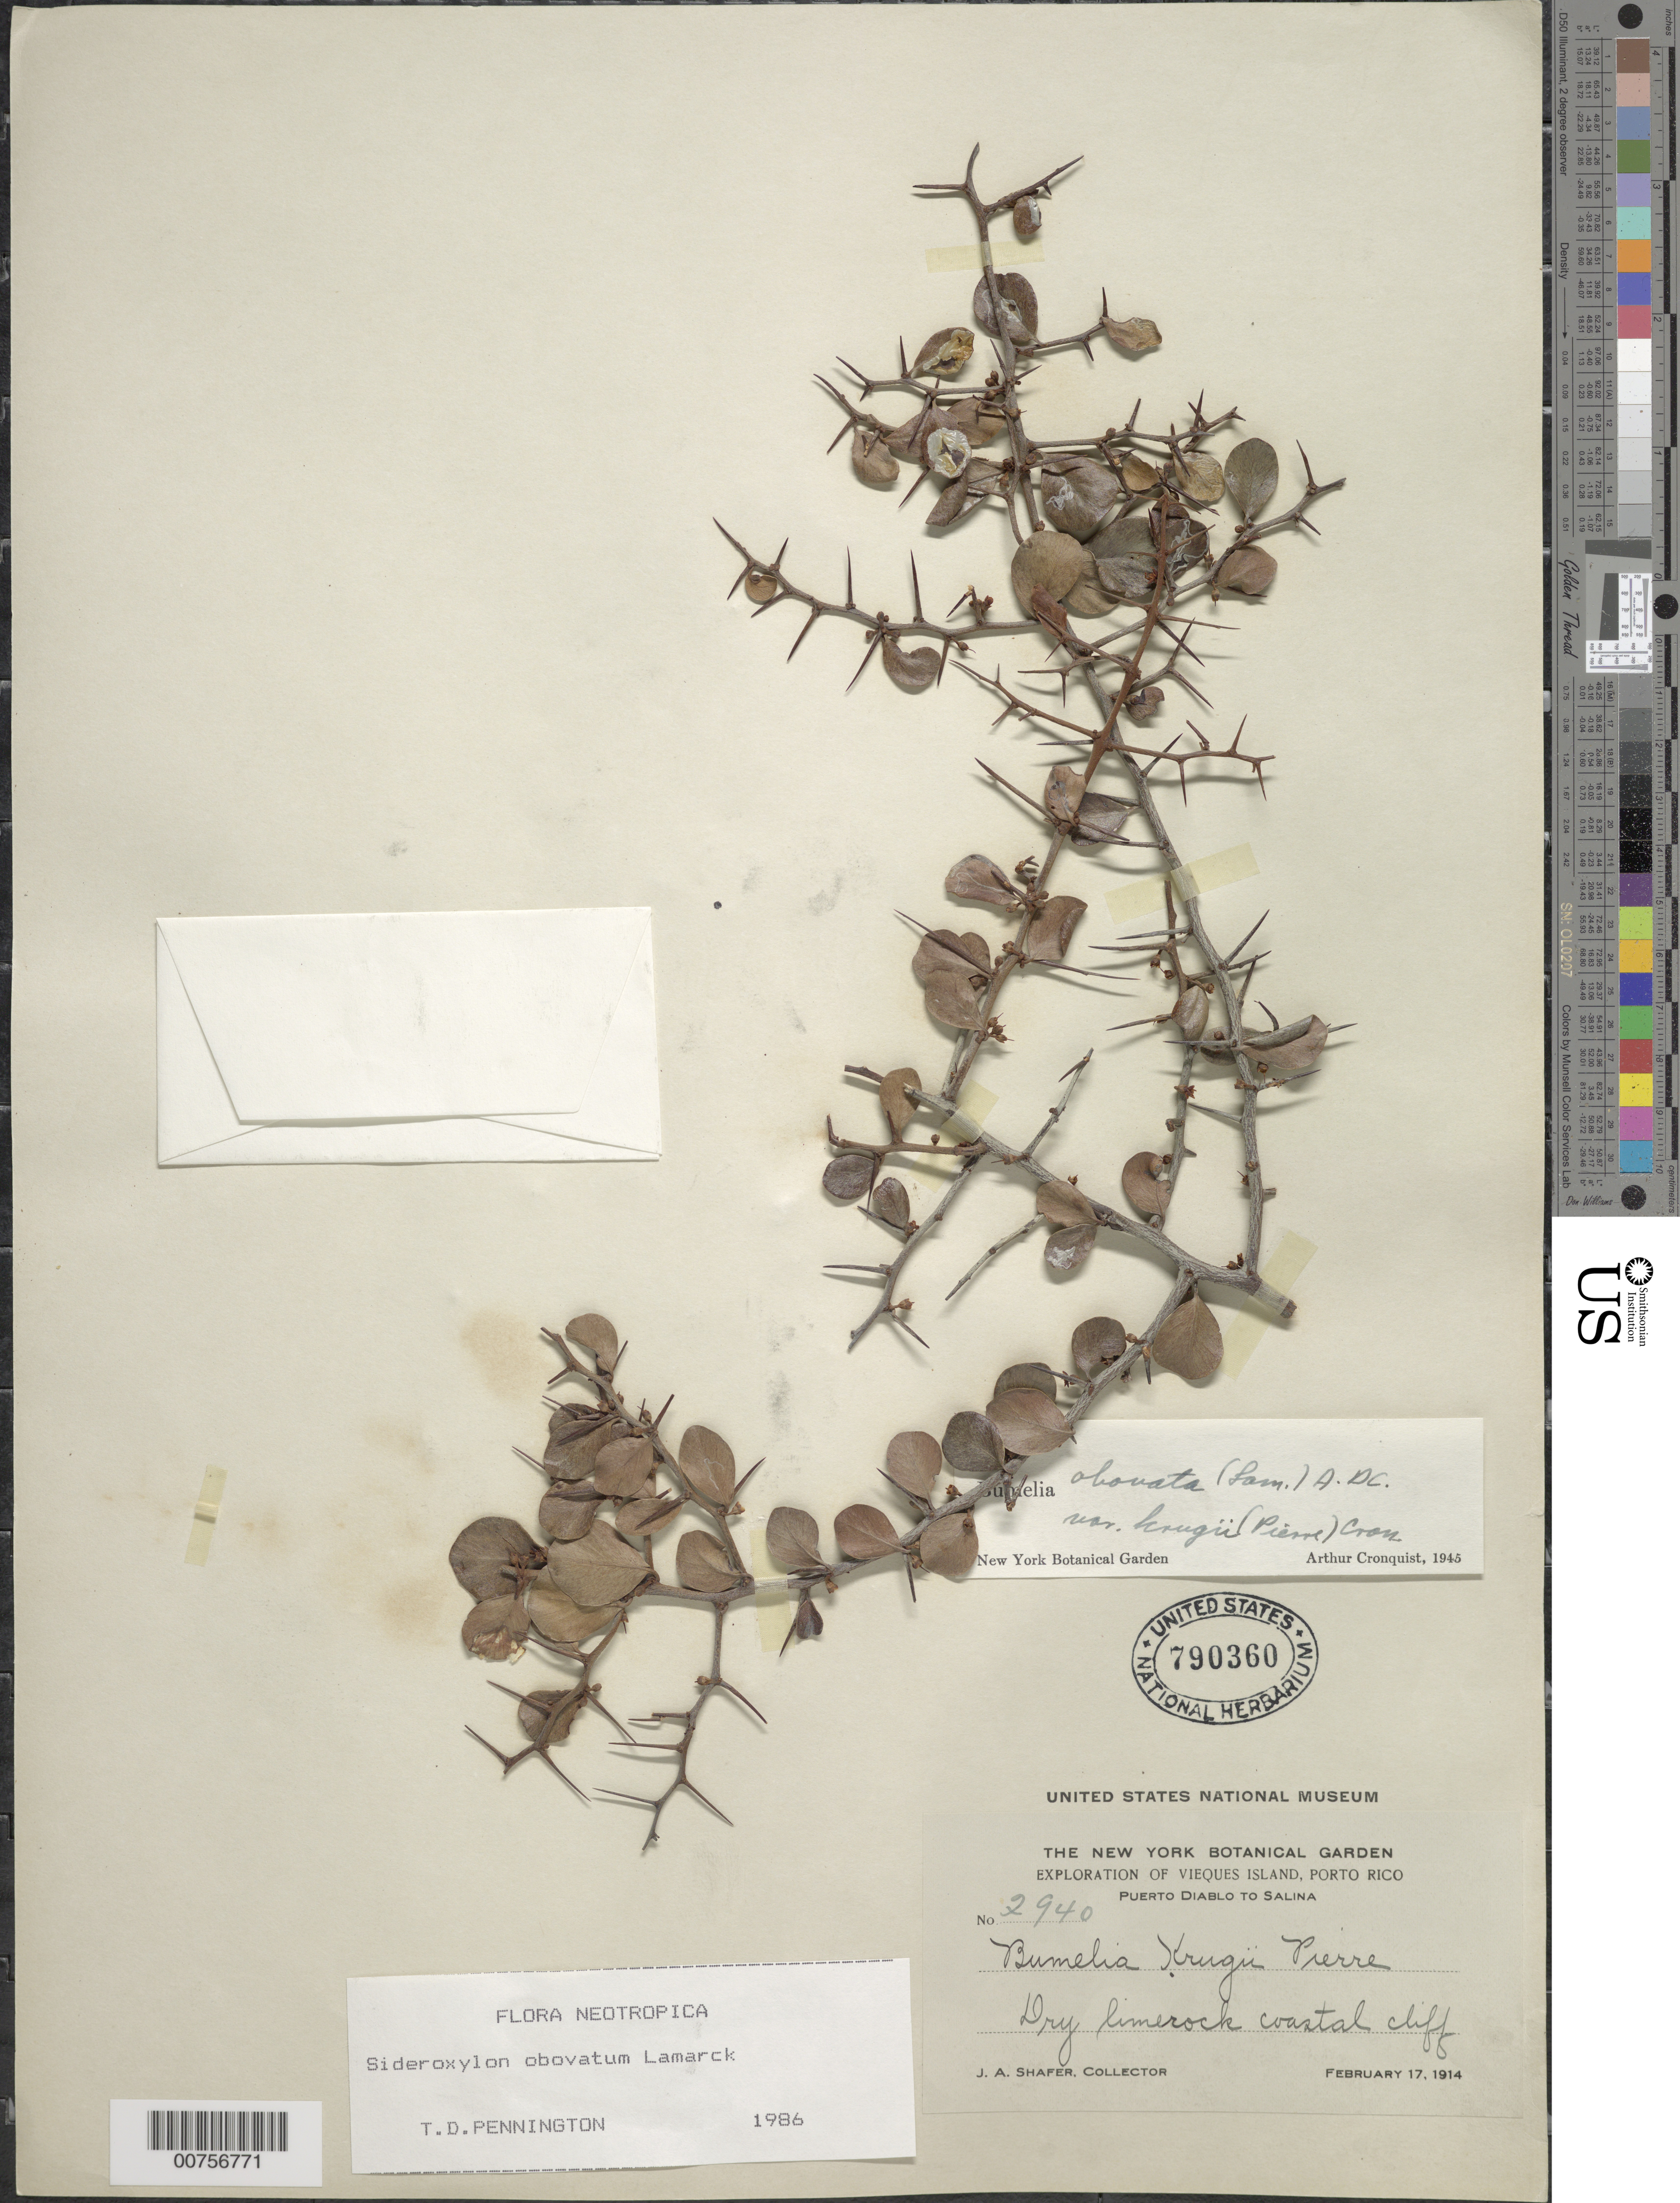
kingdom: Plantae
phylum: Tracheophyta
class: Magnoliopsida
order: Ericales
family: Sapotaceae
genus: Sideroxylon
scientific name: Sideroxylon obovatum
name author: Lam.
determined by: Pennington, T. D., (K)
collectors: J. A. Shafer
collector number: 2940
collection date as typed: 17 Feb 1914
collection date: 1914-02-17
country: Puerto Rico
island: Vieques I.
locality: Puerto Diablo to Salina.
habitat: Dry limestone coastal cliff.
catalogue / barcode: US 790360